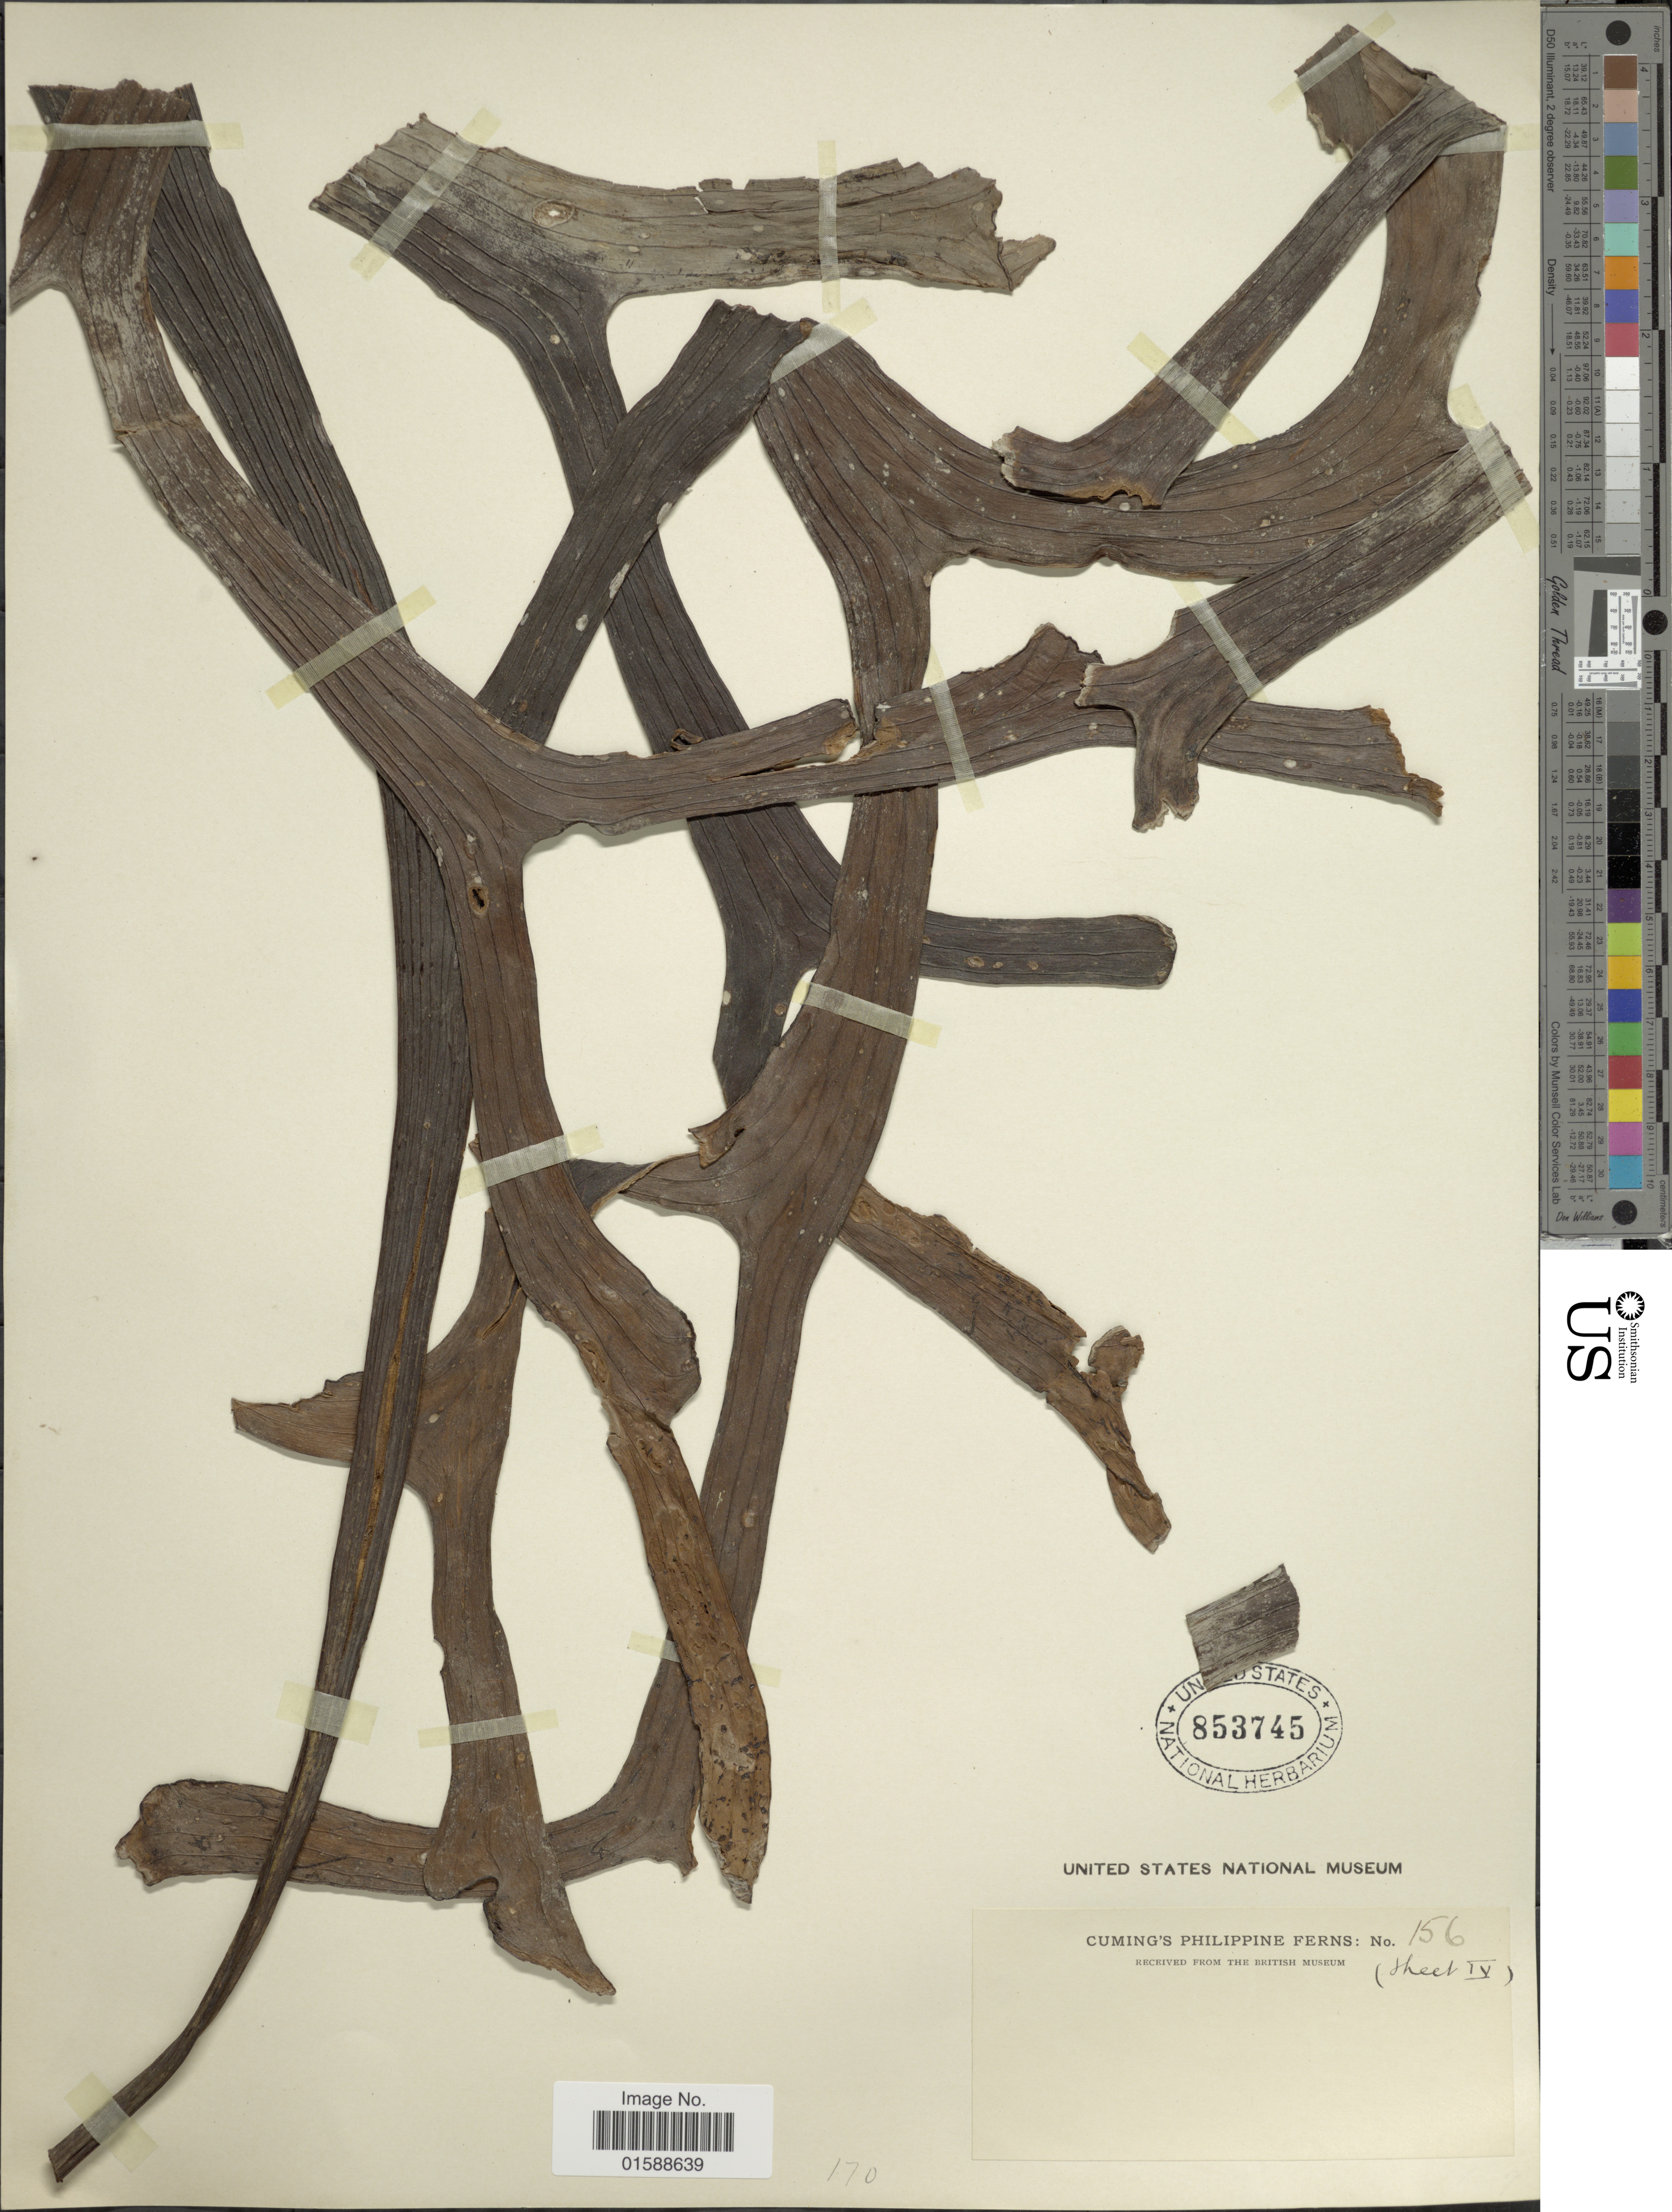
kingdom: Plantae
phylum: Tracheophyta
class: Polypodiopsida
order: Polypodiales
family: Polypodiaceae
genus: Platycerium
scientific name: Platycerium coronarium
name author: (K.D. Koenig ex O.F. Müll.) Desv.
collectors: -. Cuming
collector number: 156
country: Philippines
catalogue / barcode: US 853745